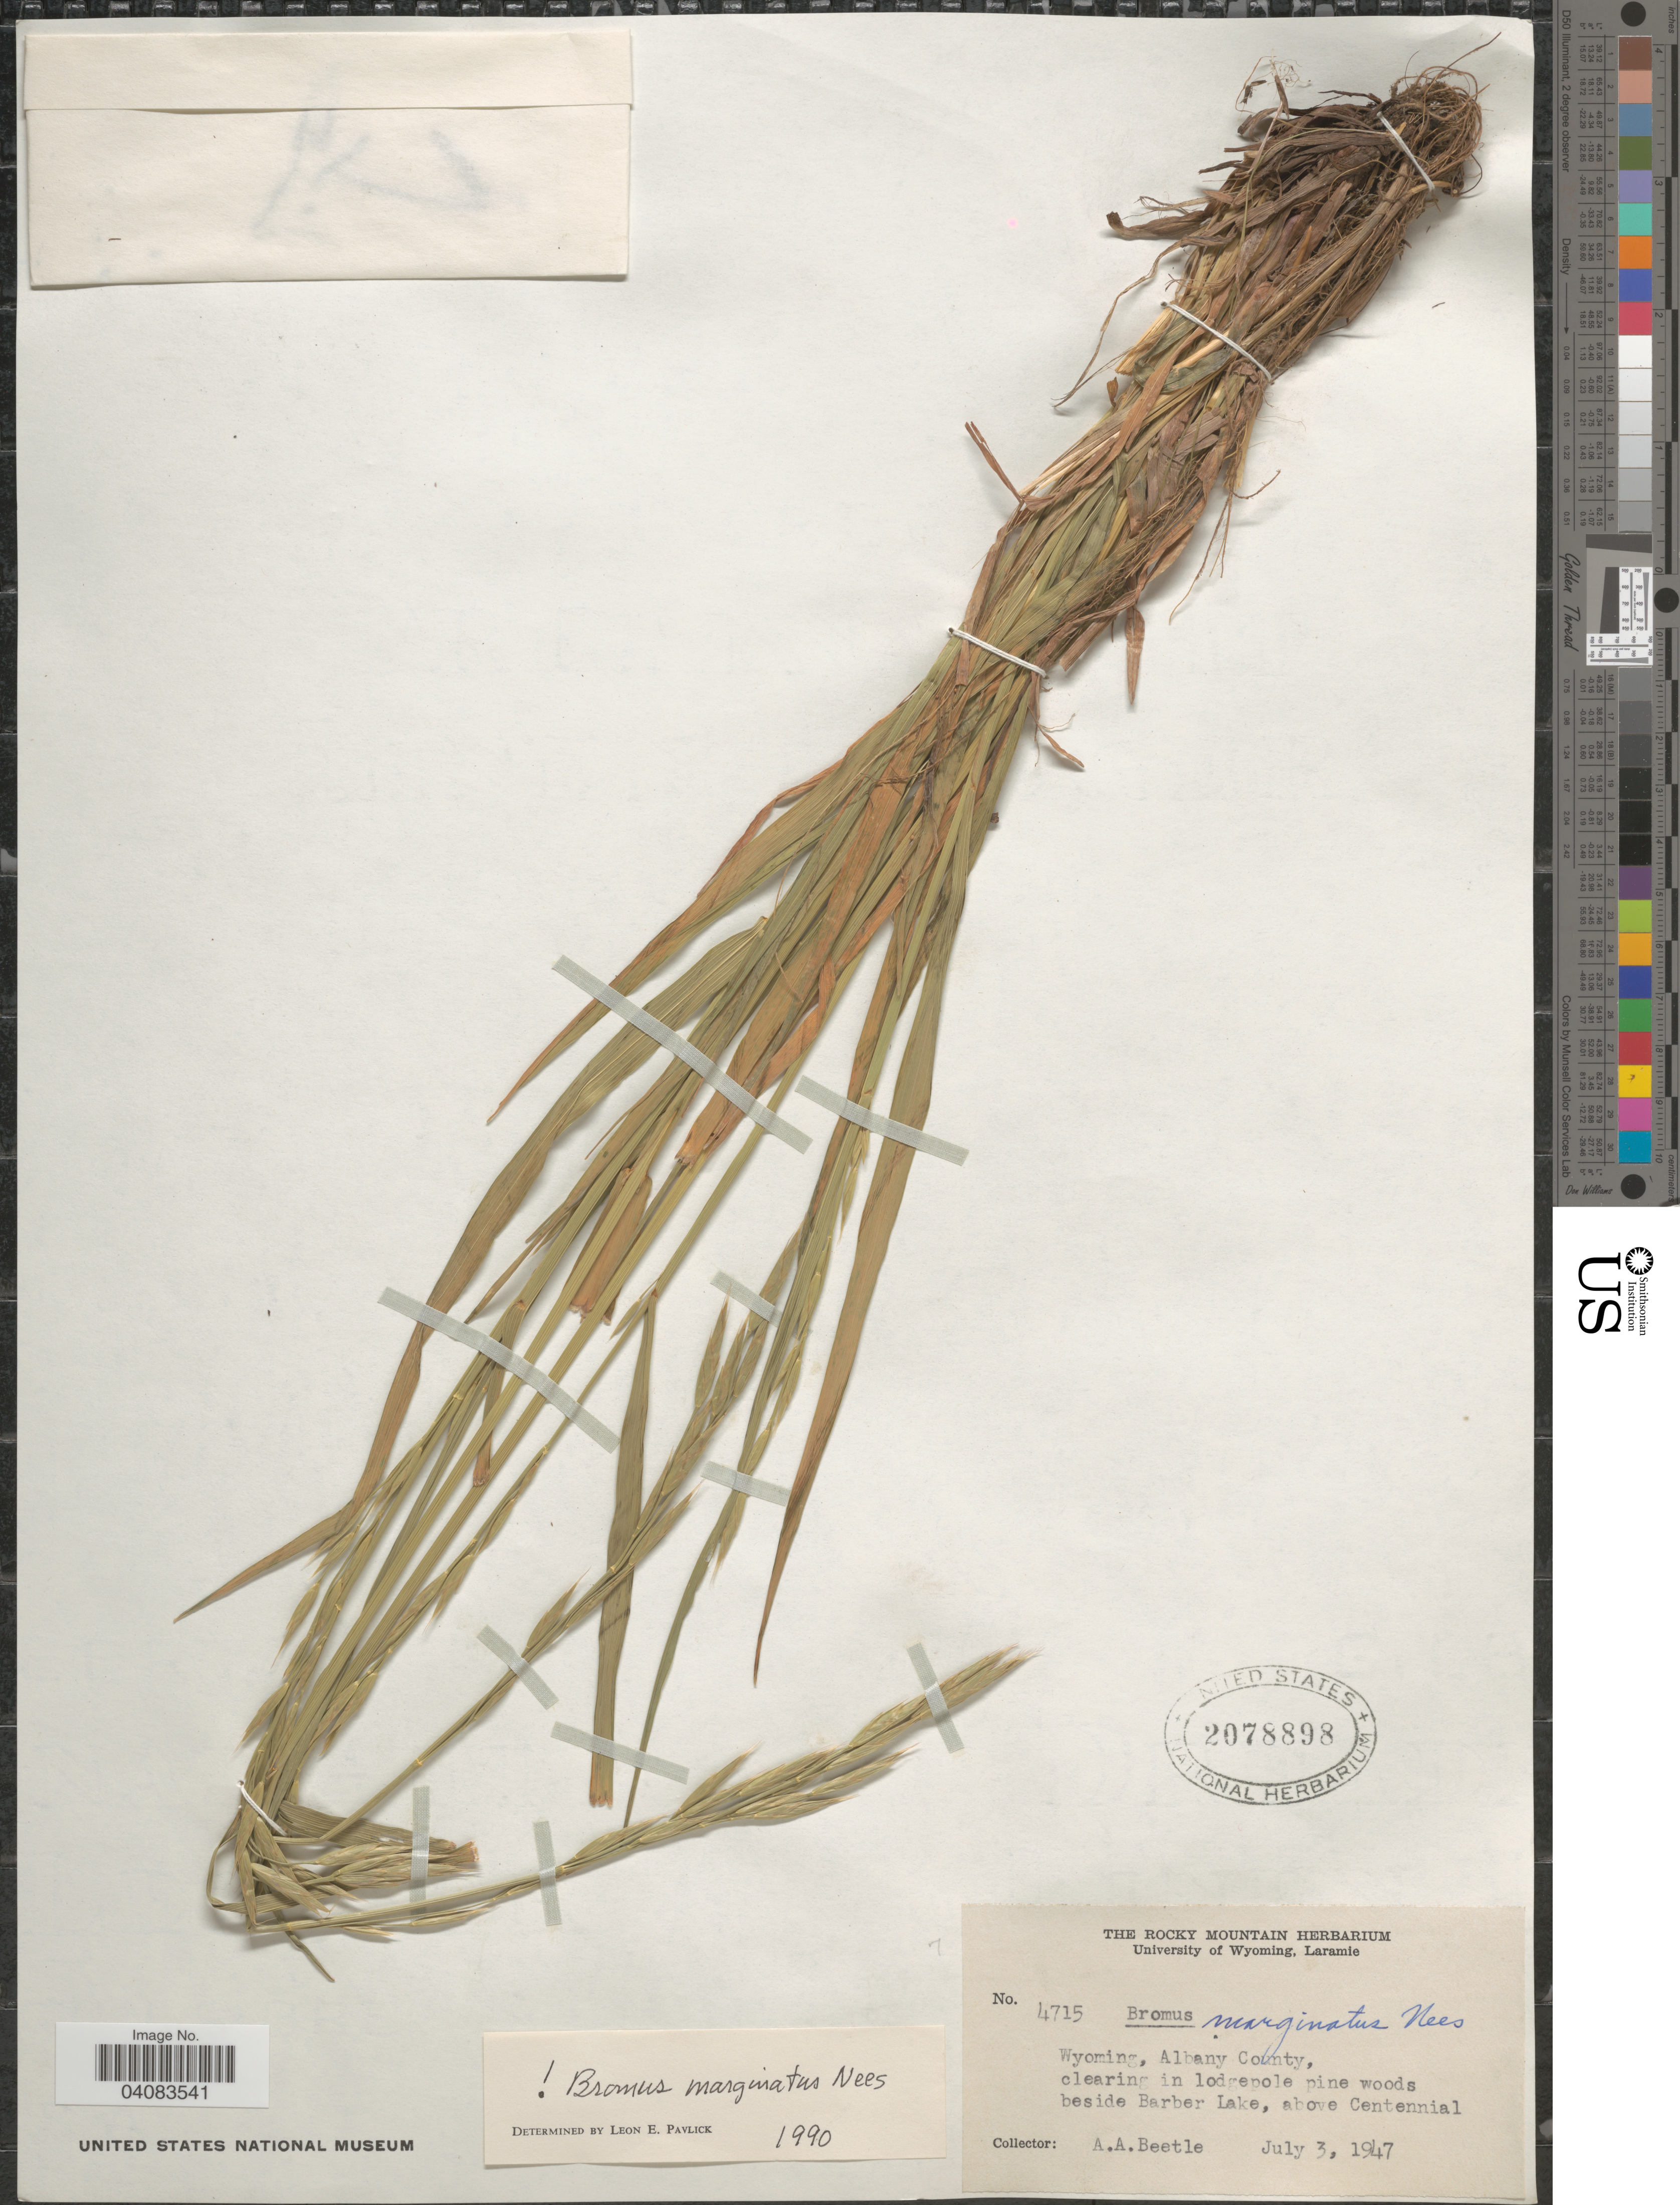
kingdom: Plantae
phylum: Tracheophyta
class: Liliopsida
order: Poales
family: Poaceae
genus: Bromus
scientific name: Bromus marginatus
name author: Nees ex Steud.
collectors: A. A. Beetle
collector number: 4715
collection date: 1947-07-03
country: United States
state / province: Wyoming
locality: Albany County, clearing in lodgepole pine woods beside Barber Lake, above Centennial.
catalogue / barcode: US 2078898